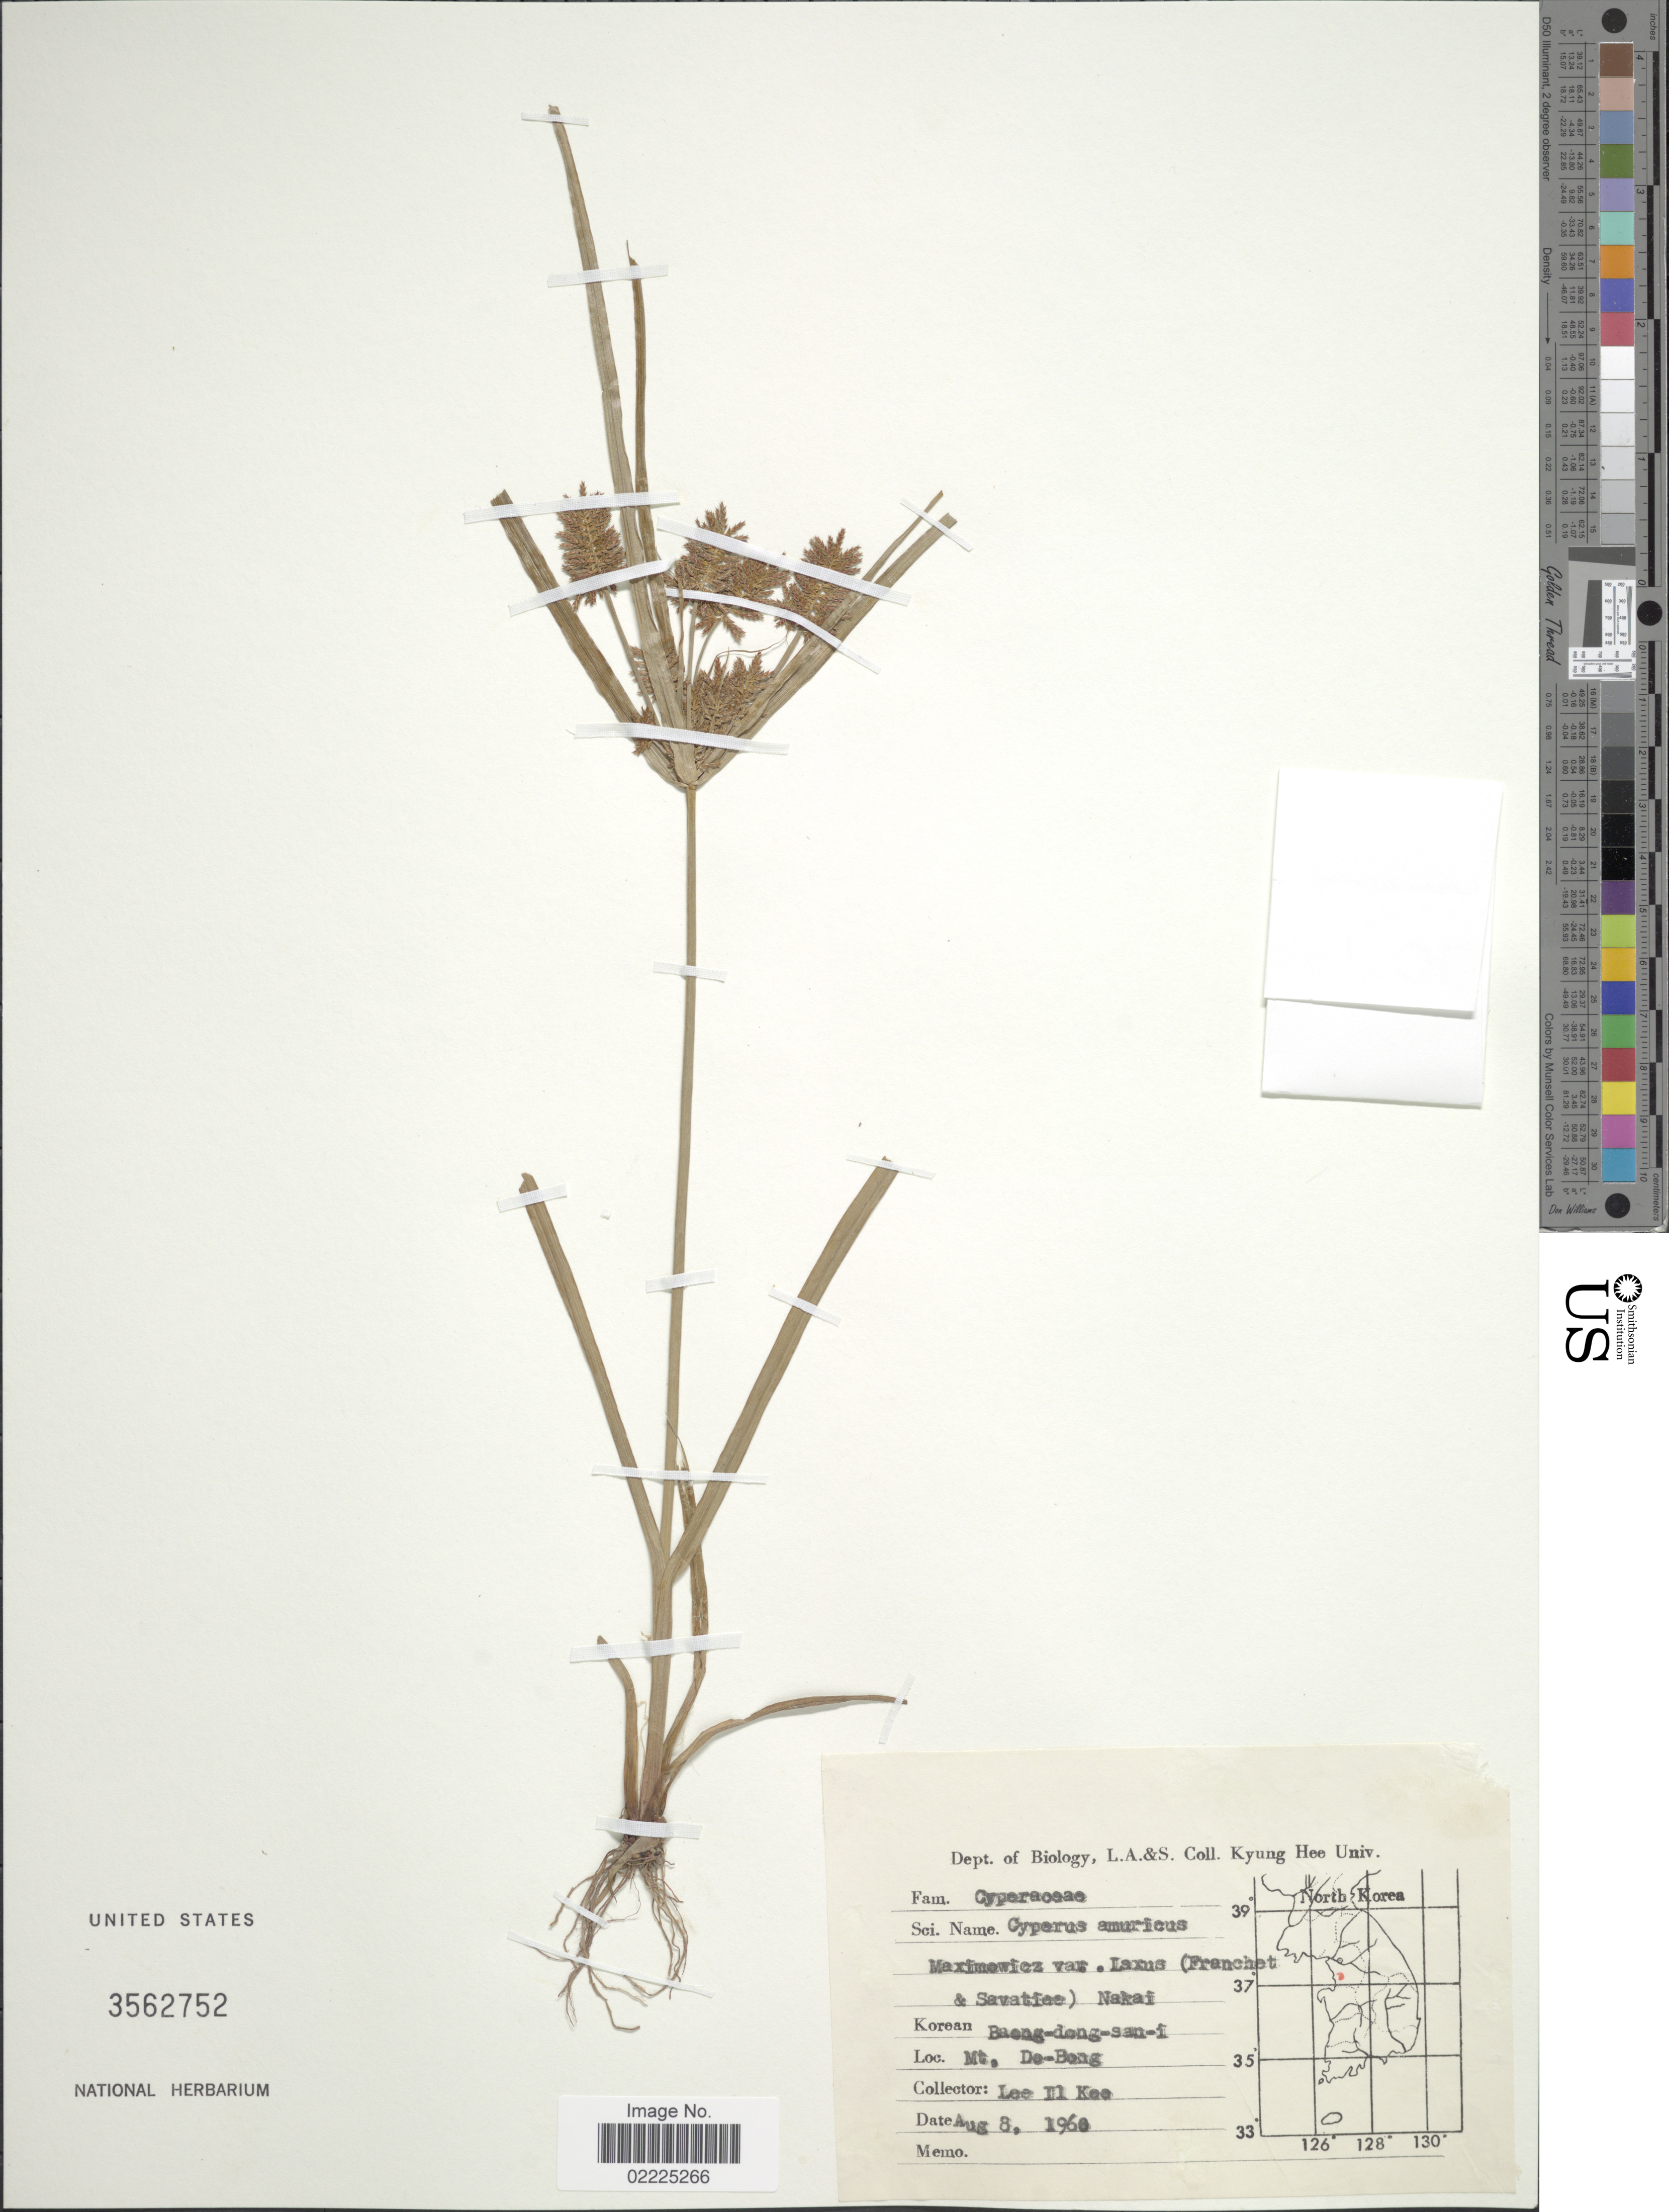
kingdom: Plantae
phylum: Tracheophyta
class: Liliopsida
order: Poales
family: Cyperaceae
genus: Cyperus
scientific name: Cyperus amuricus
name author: Maxim.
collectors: I. Lee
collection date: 1960-08-08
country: South Korea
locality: Mt. De-Bong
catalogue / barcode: US 3562752